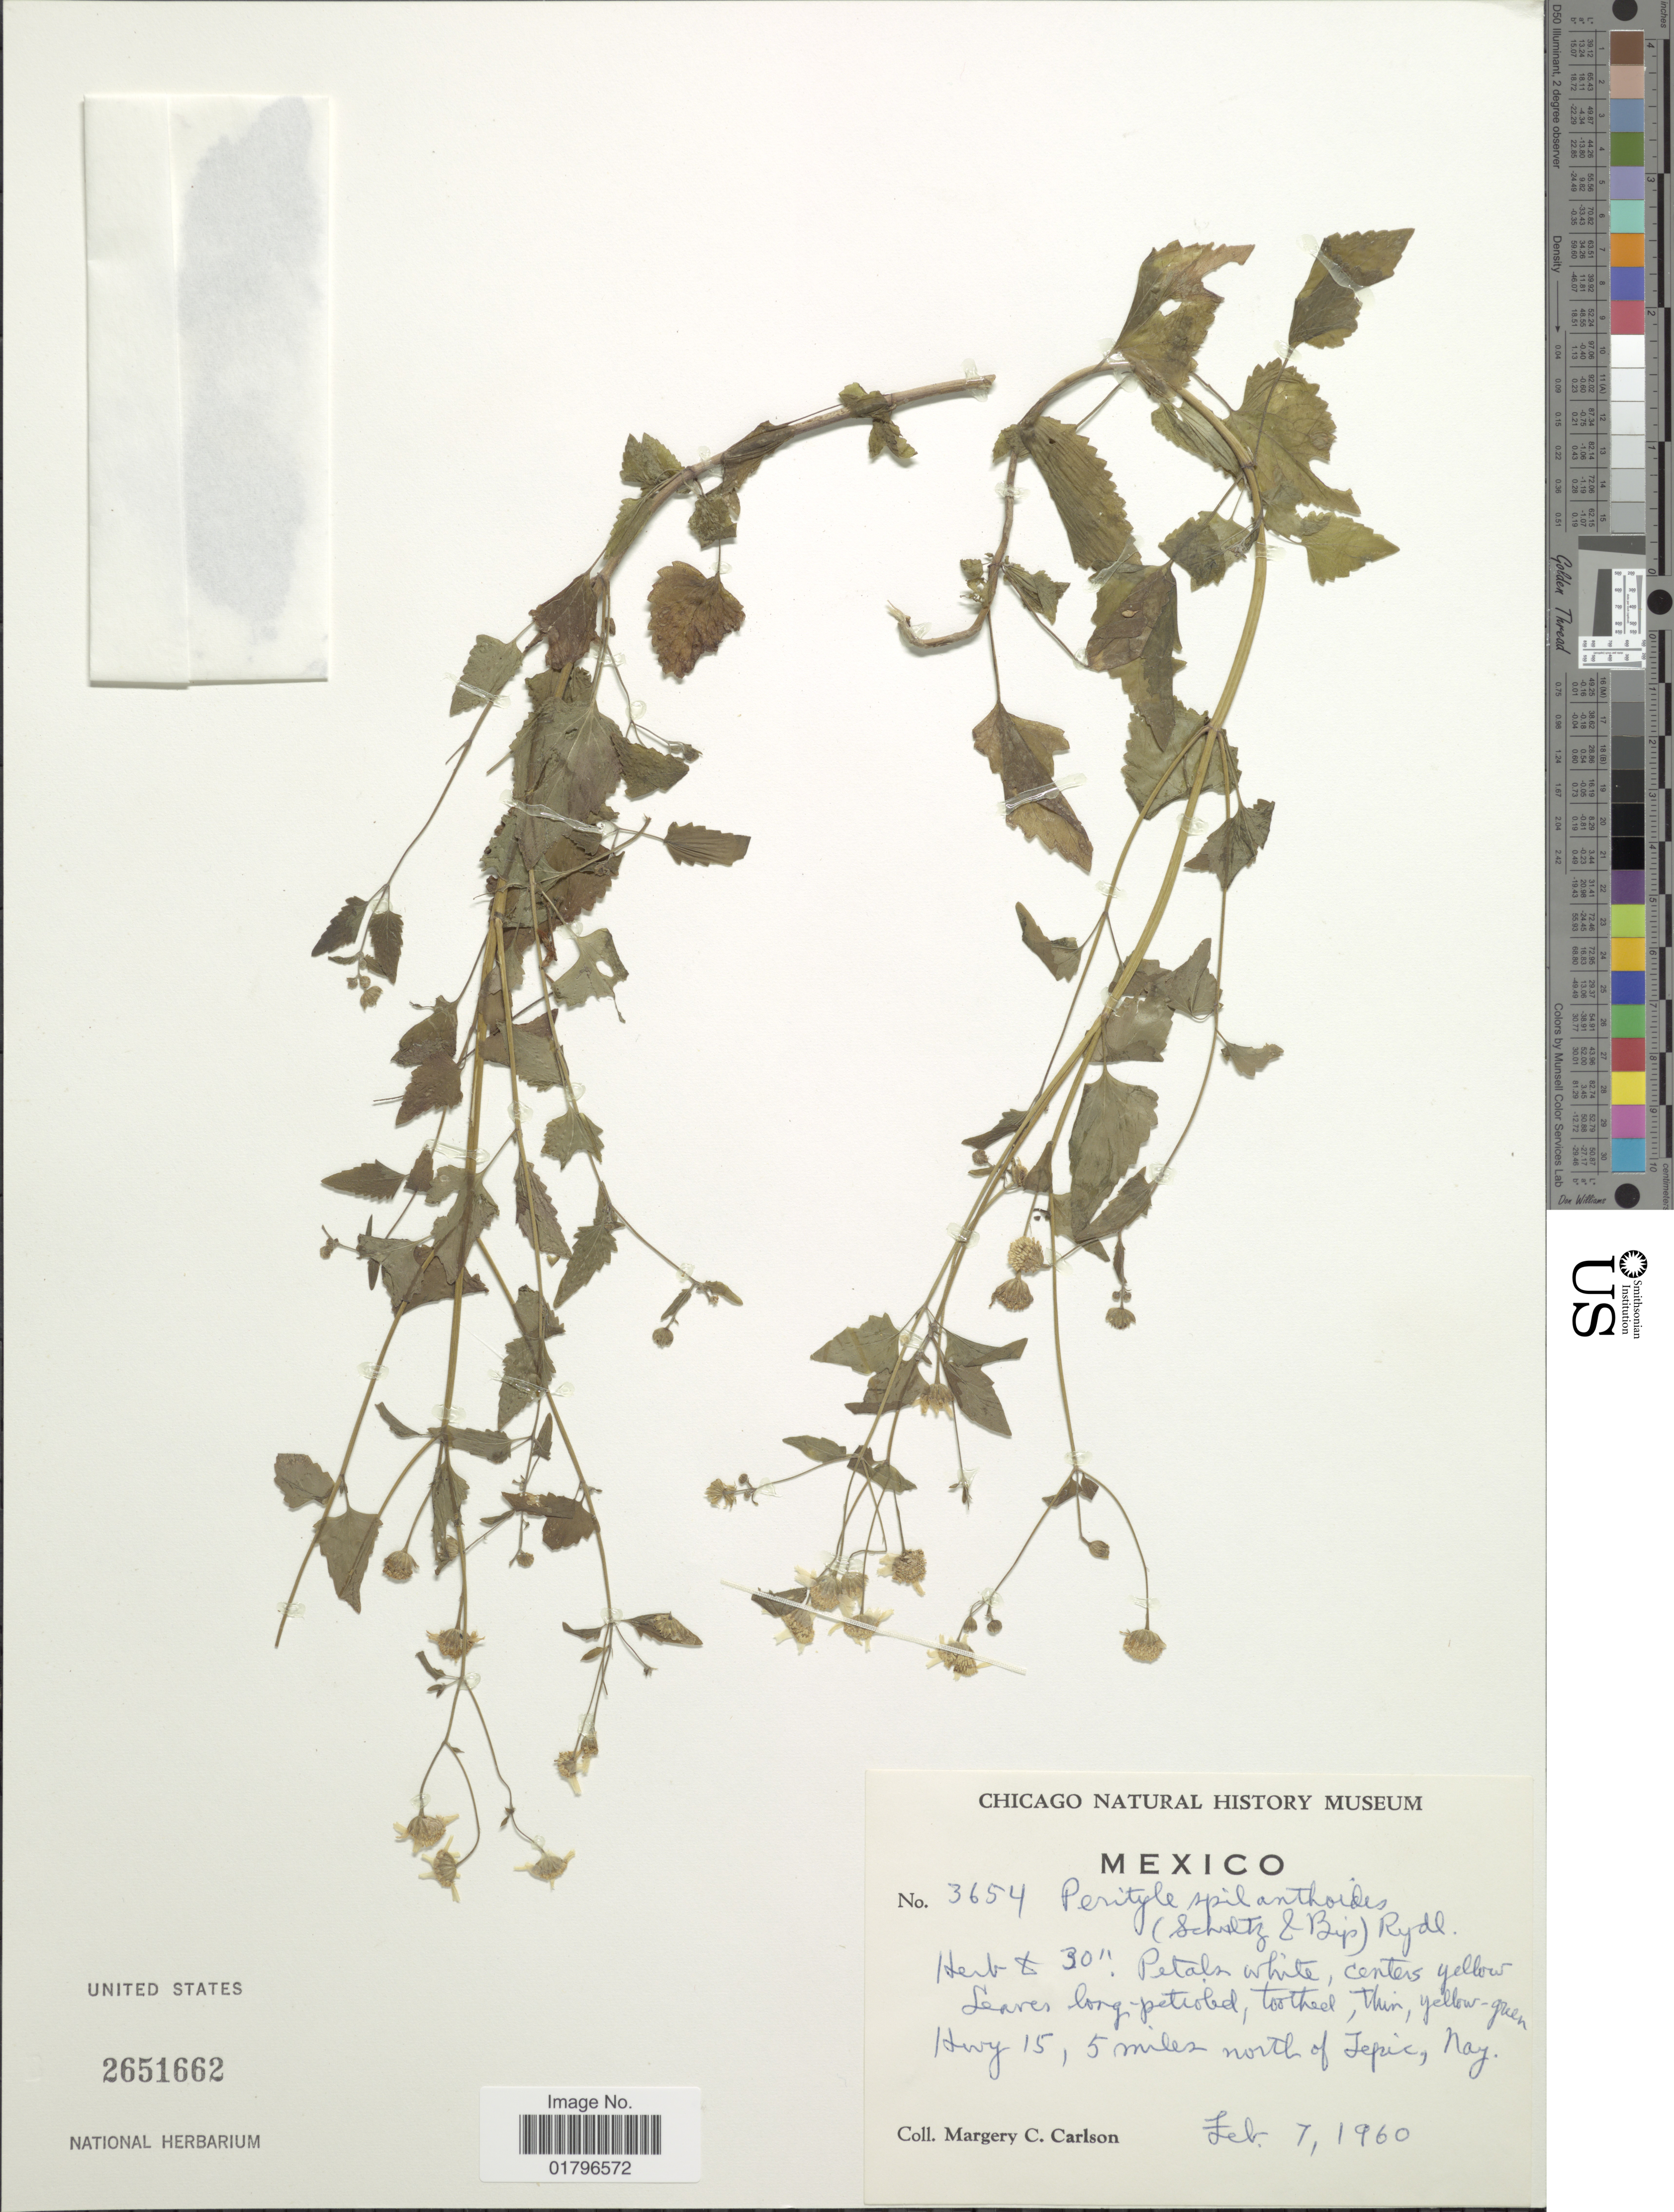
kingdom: Plantae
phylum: Tracheophyta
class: Magnoliopsida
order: Asterales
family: Asteraceae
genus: Perityle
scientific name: Perityle microcephala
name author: A. Gray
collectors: M. C. Carlson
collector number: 3654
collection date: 1960-02-07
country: Mexico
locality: Hwy 15, 5 miles north of Tepic, Nay.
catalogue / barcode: US 2651662